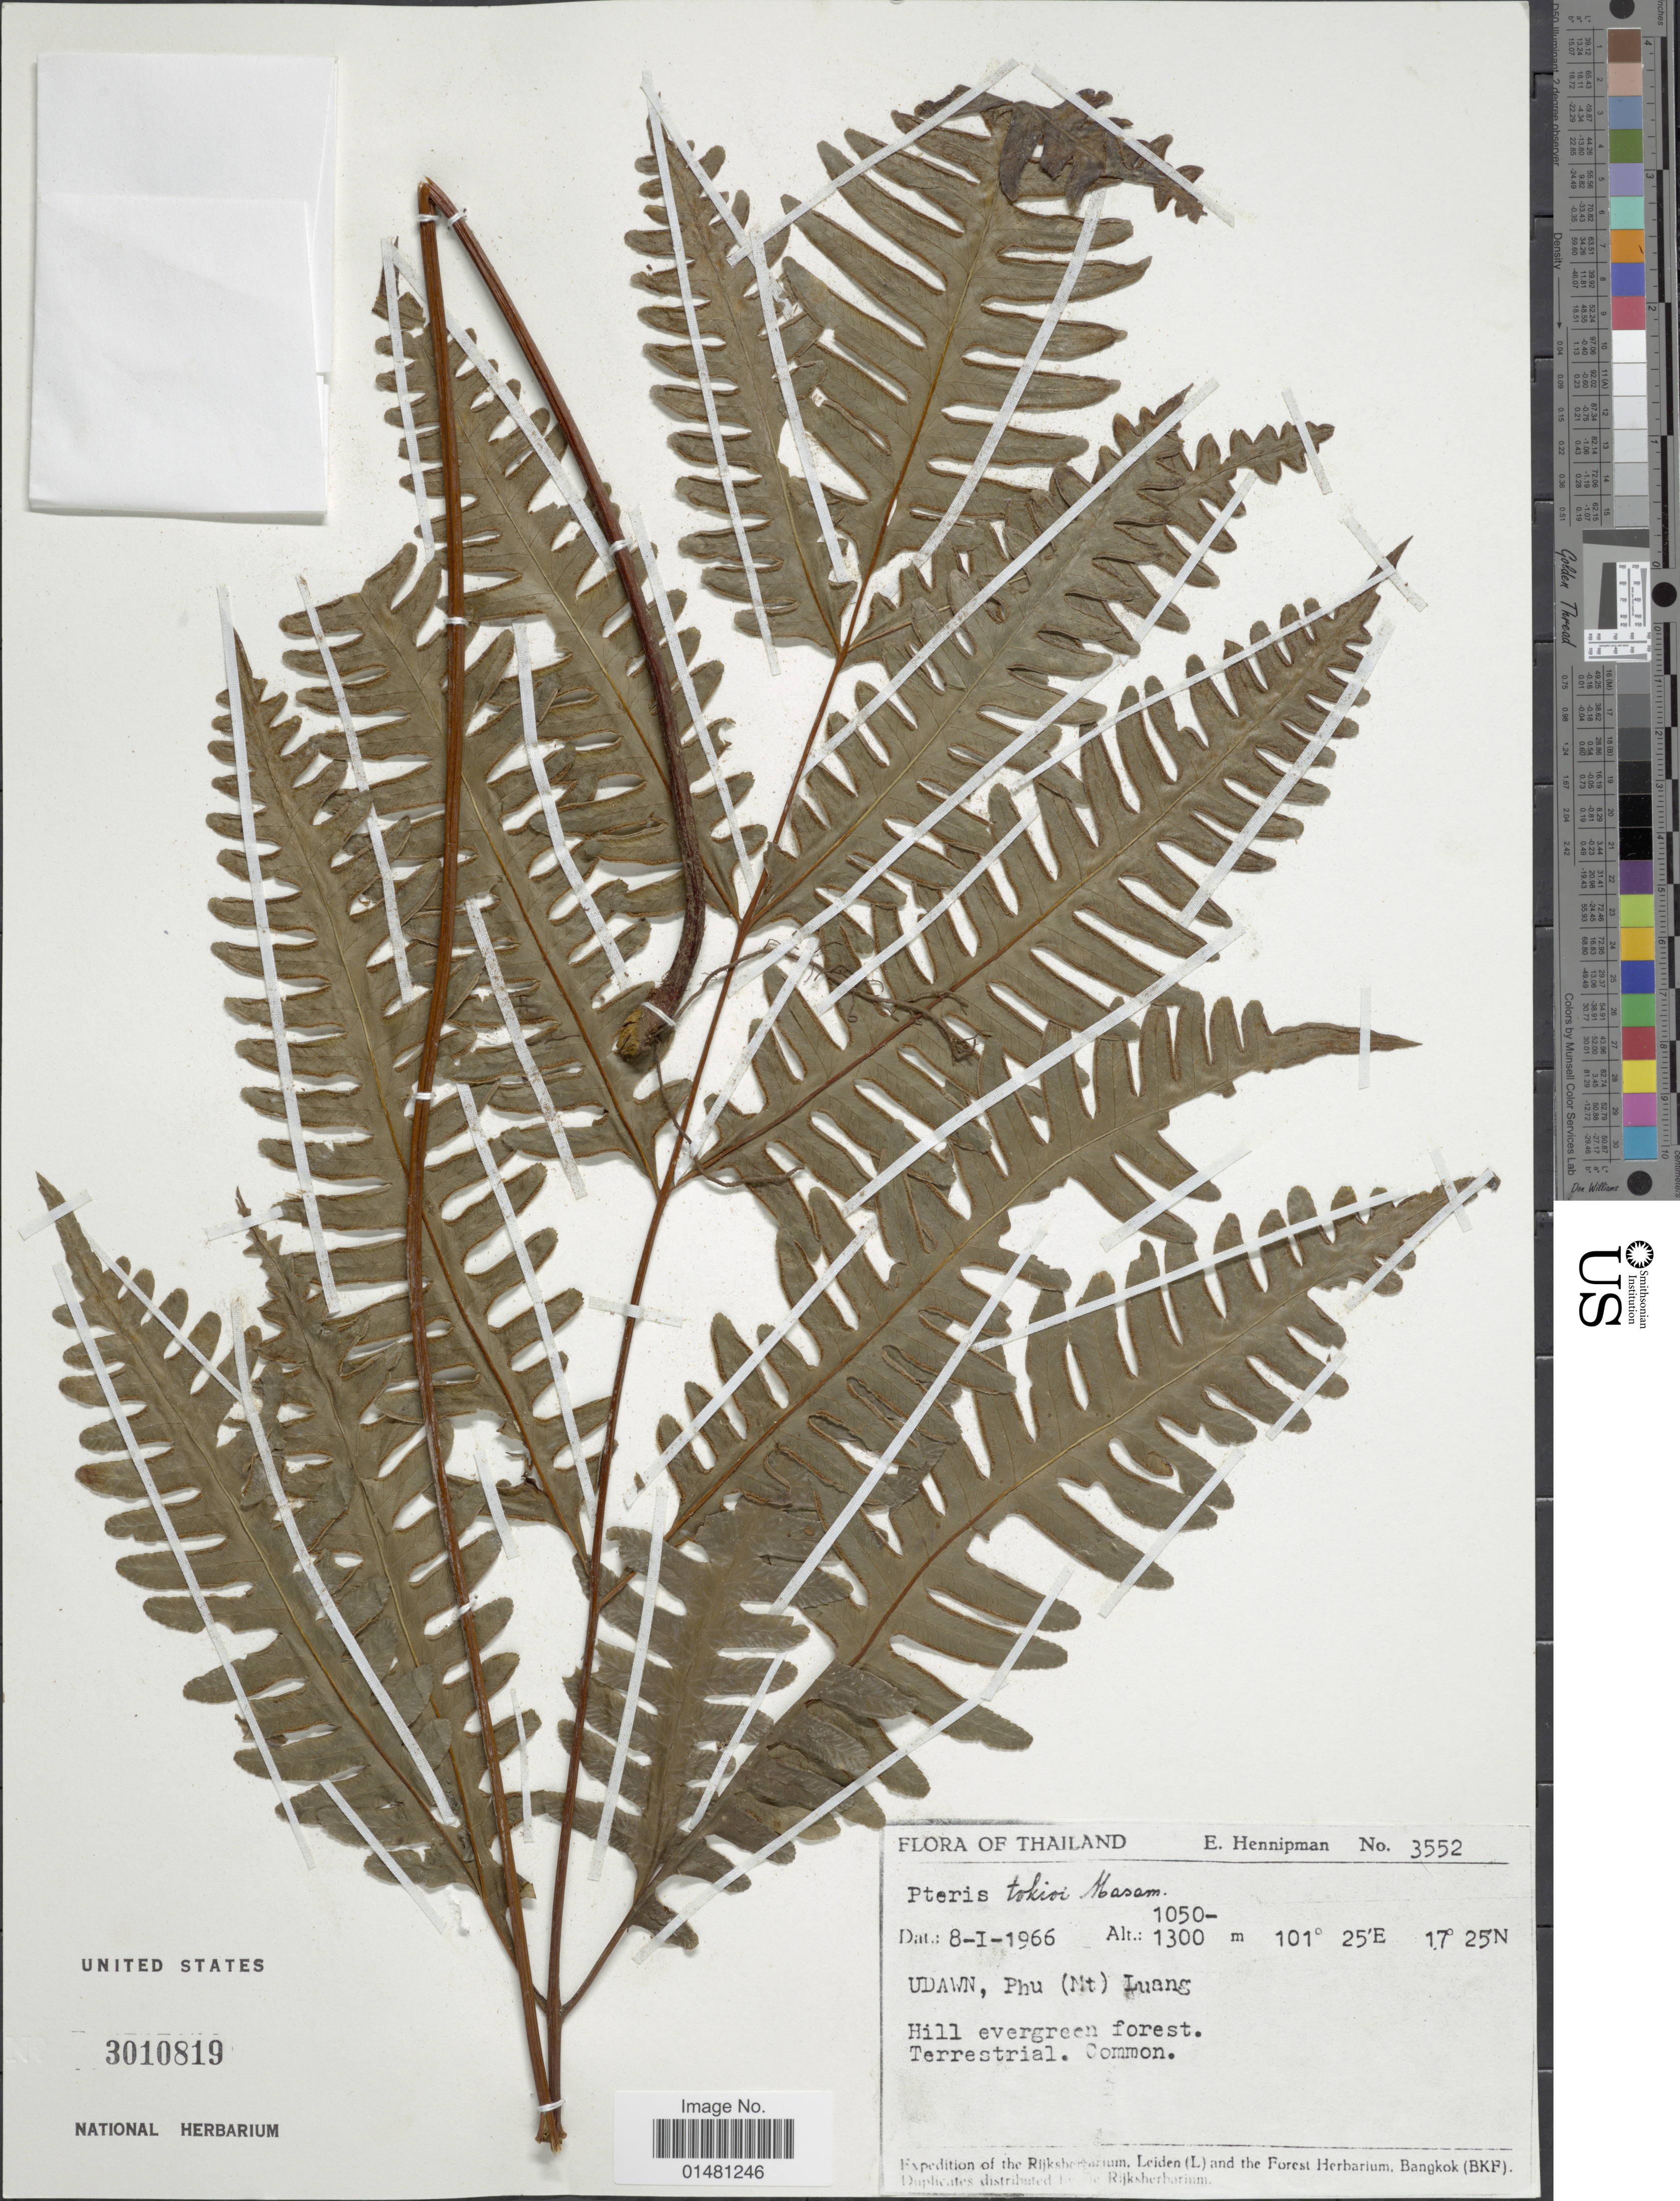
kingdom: Plantae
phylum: Tracheophyta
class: Polypodiopsida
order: Polypodiales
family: Pteridaceae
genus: Pteris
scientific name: Pteris tokioi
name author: Masam.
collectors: E. Hennipman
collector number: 3552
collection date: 1966-01-08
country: Thailand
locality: Udawn, Phu (Mt) Luang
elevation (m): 1050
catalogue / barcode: US 3010819